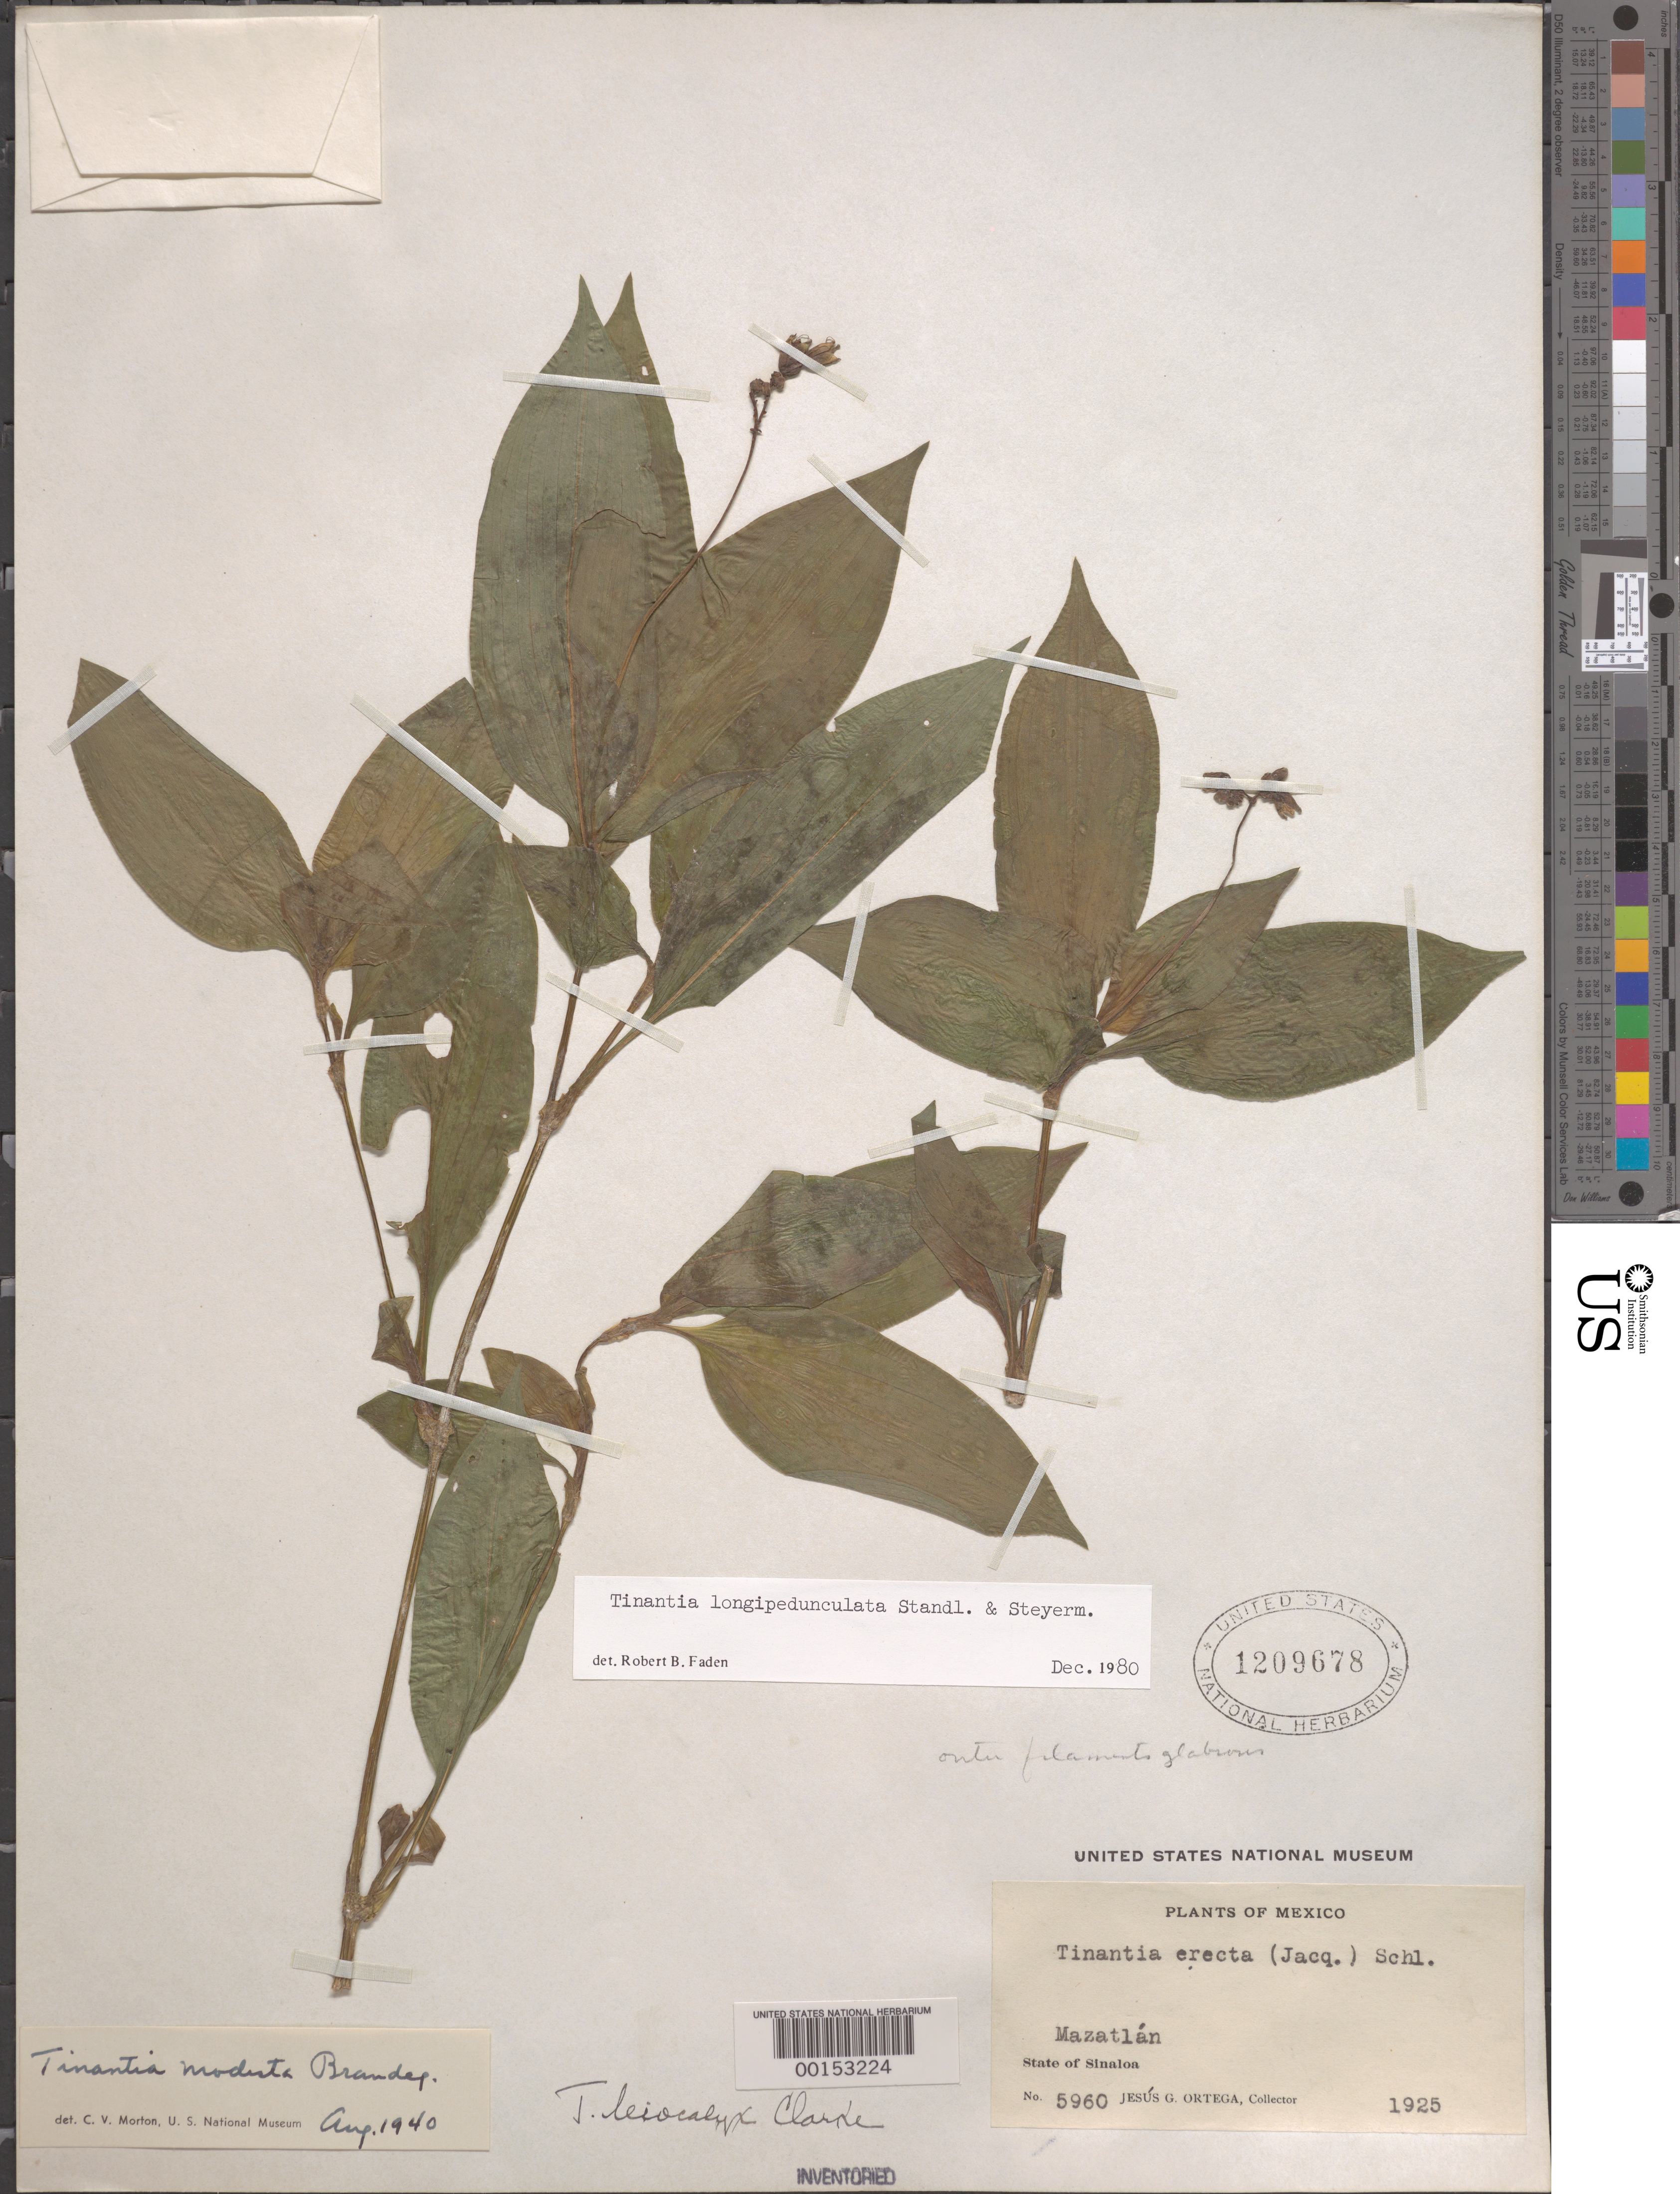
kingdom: Plantae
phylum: Tracheophyta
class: Liliopsida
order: Commelinales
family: Commelinaceae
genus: Tinantia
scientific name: Tinantia longipedunculata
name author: Standl. & Steyerm.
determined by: Faden, Robert B., (US), Smithsonian Institution - National Museum of Natural History (UNITED STATES)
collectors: J. Ortega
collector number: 5960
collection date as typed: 1925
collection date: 1925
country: Mexico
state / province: Sinaloa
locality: Mazatlan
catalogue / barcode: US 1209678